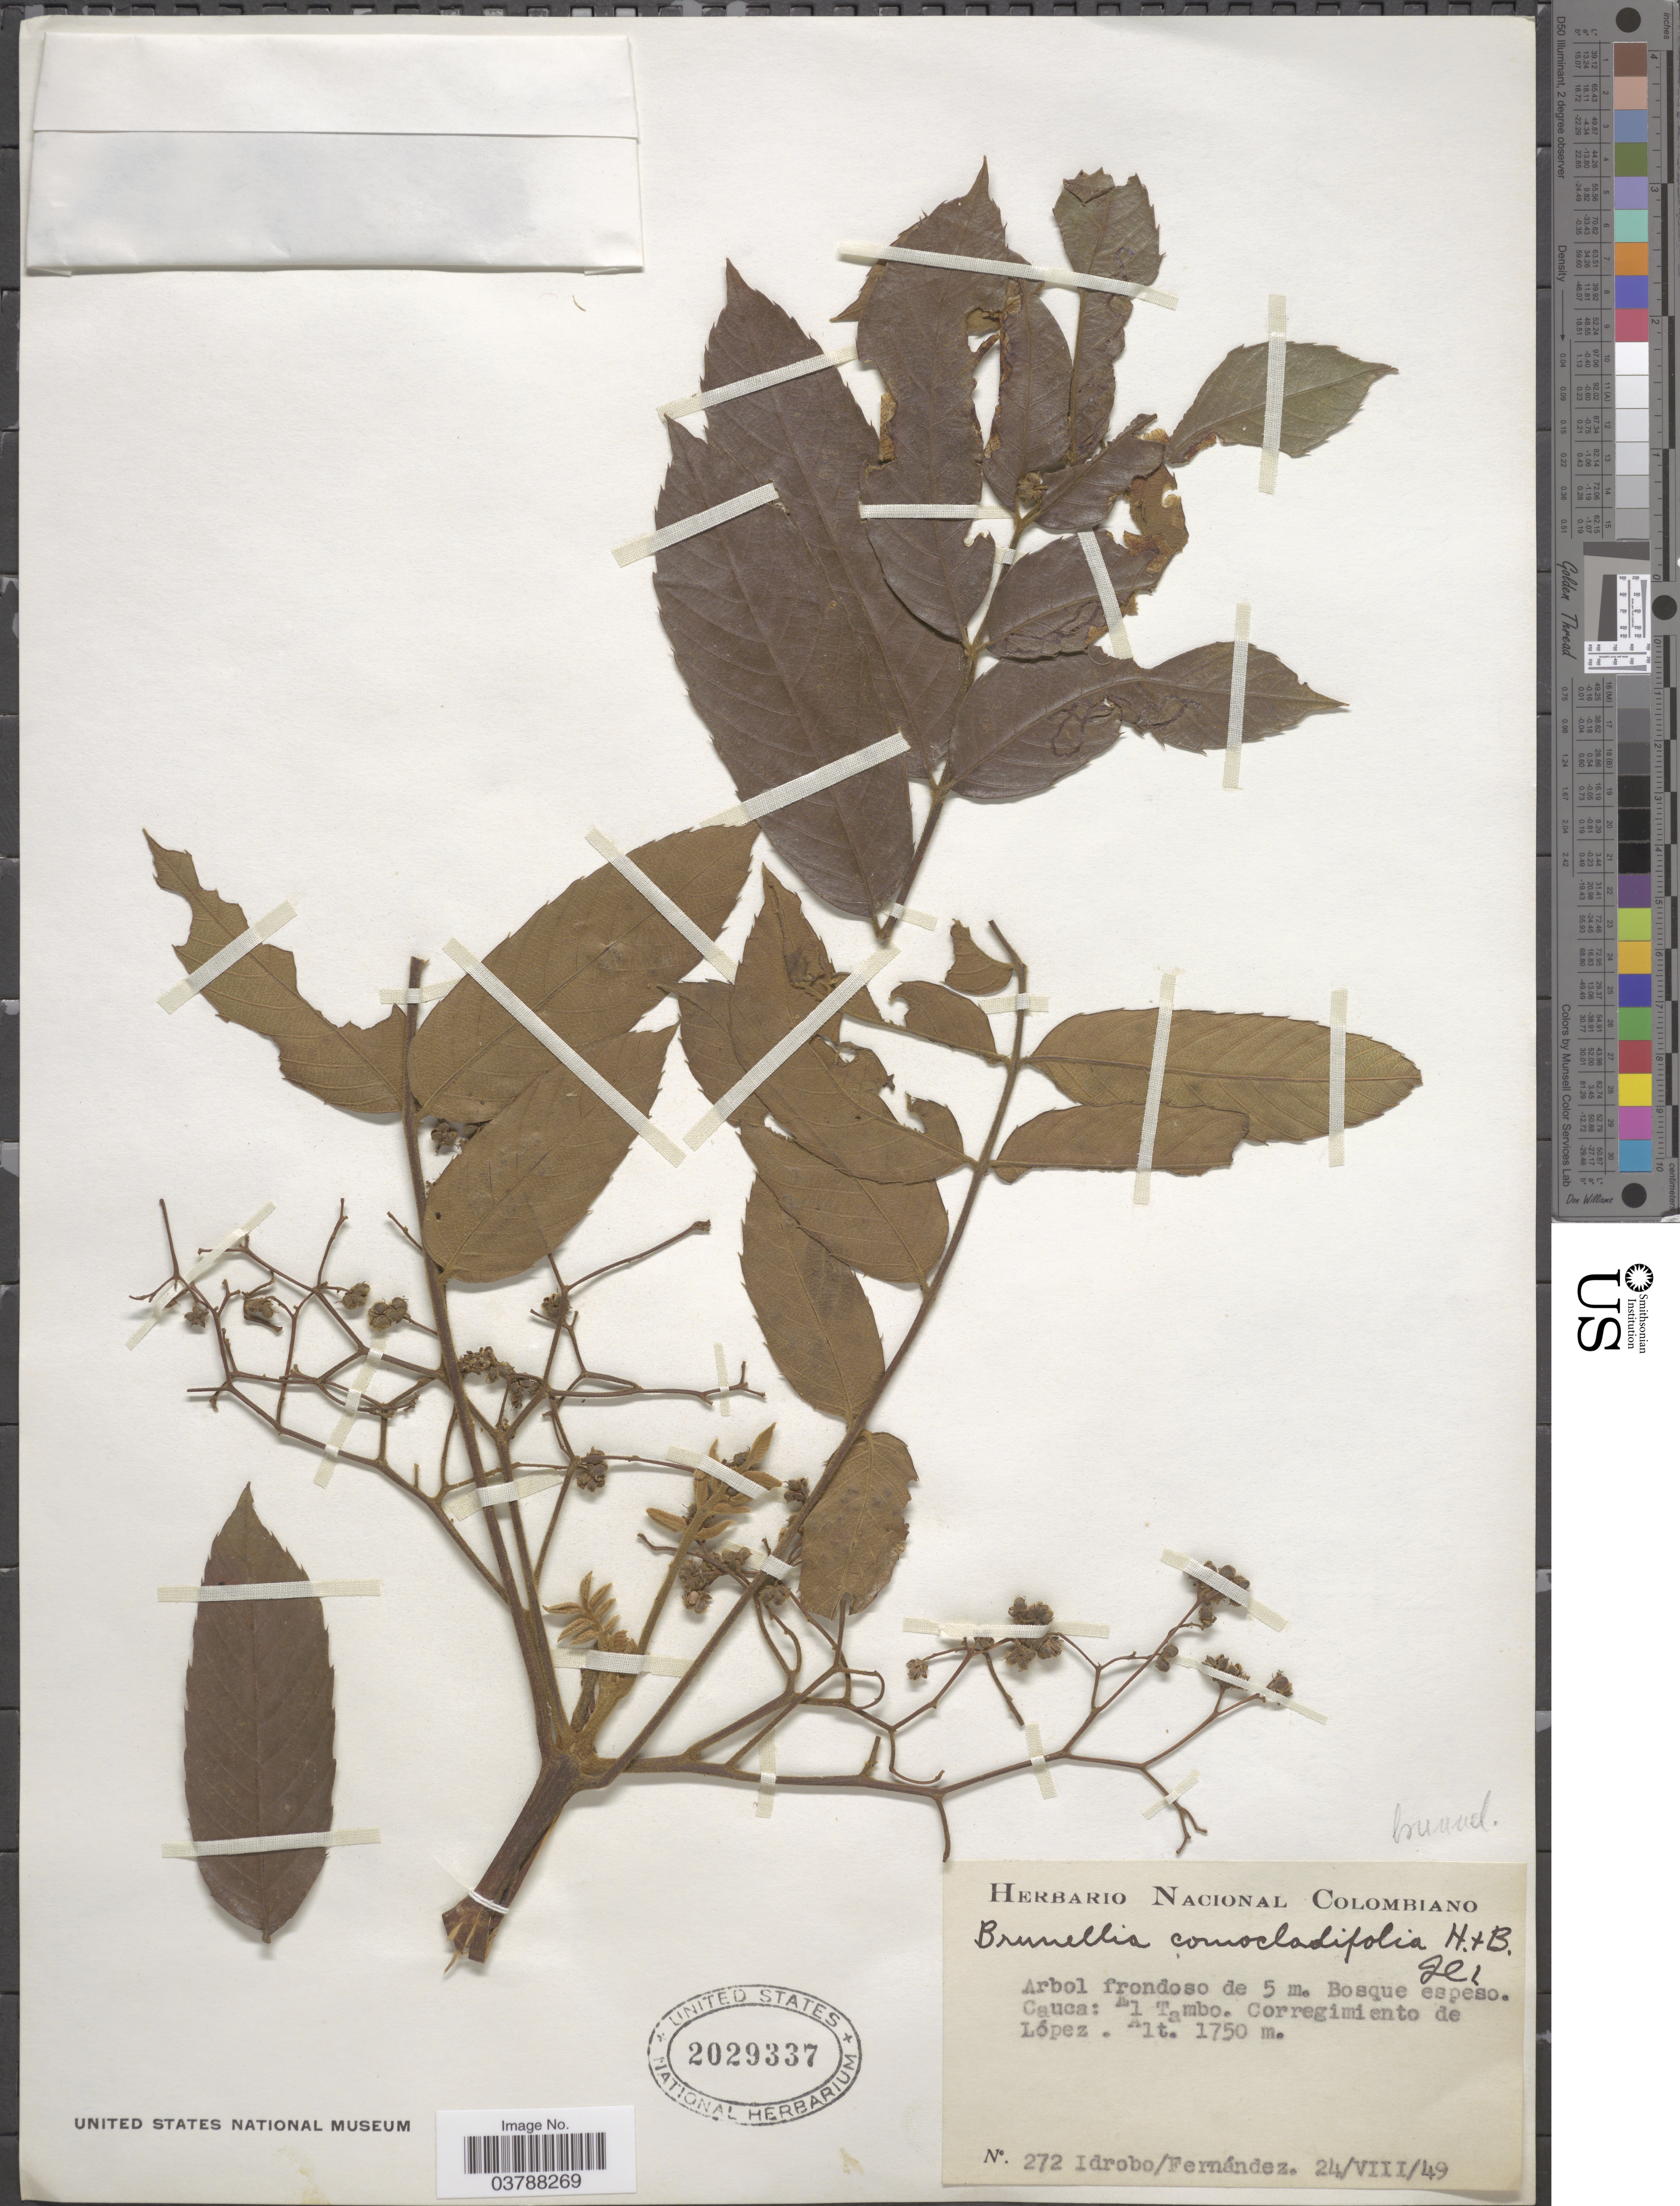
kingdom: Plantae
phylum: Tracheophyta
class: Magnoliopsida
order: Oxalidales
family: Brunelliaceae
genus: Brunellia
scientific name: Brunellia comocladifolia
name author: Bonpl.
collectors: -- Idrobo & -- Fernandez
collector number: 272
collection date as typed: Transcribed d/m/y: 24/8/49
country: Colombia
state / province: Cauca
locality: El Tambo. Corregimiento de López.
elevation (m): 1750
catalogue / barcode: US 2029337